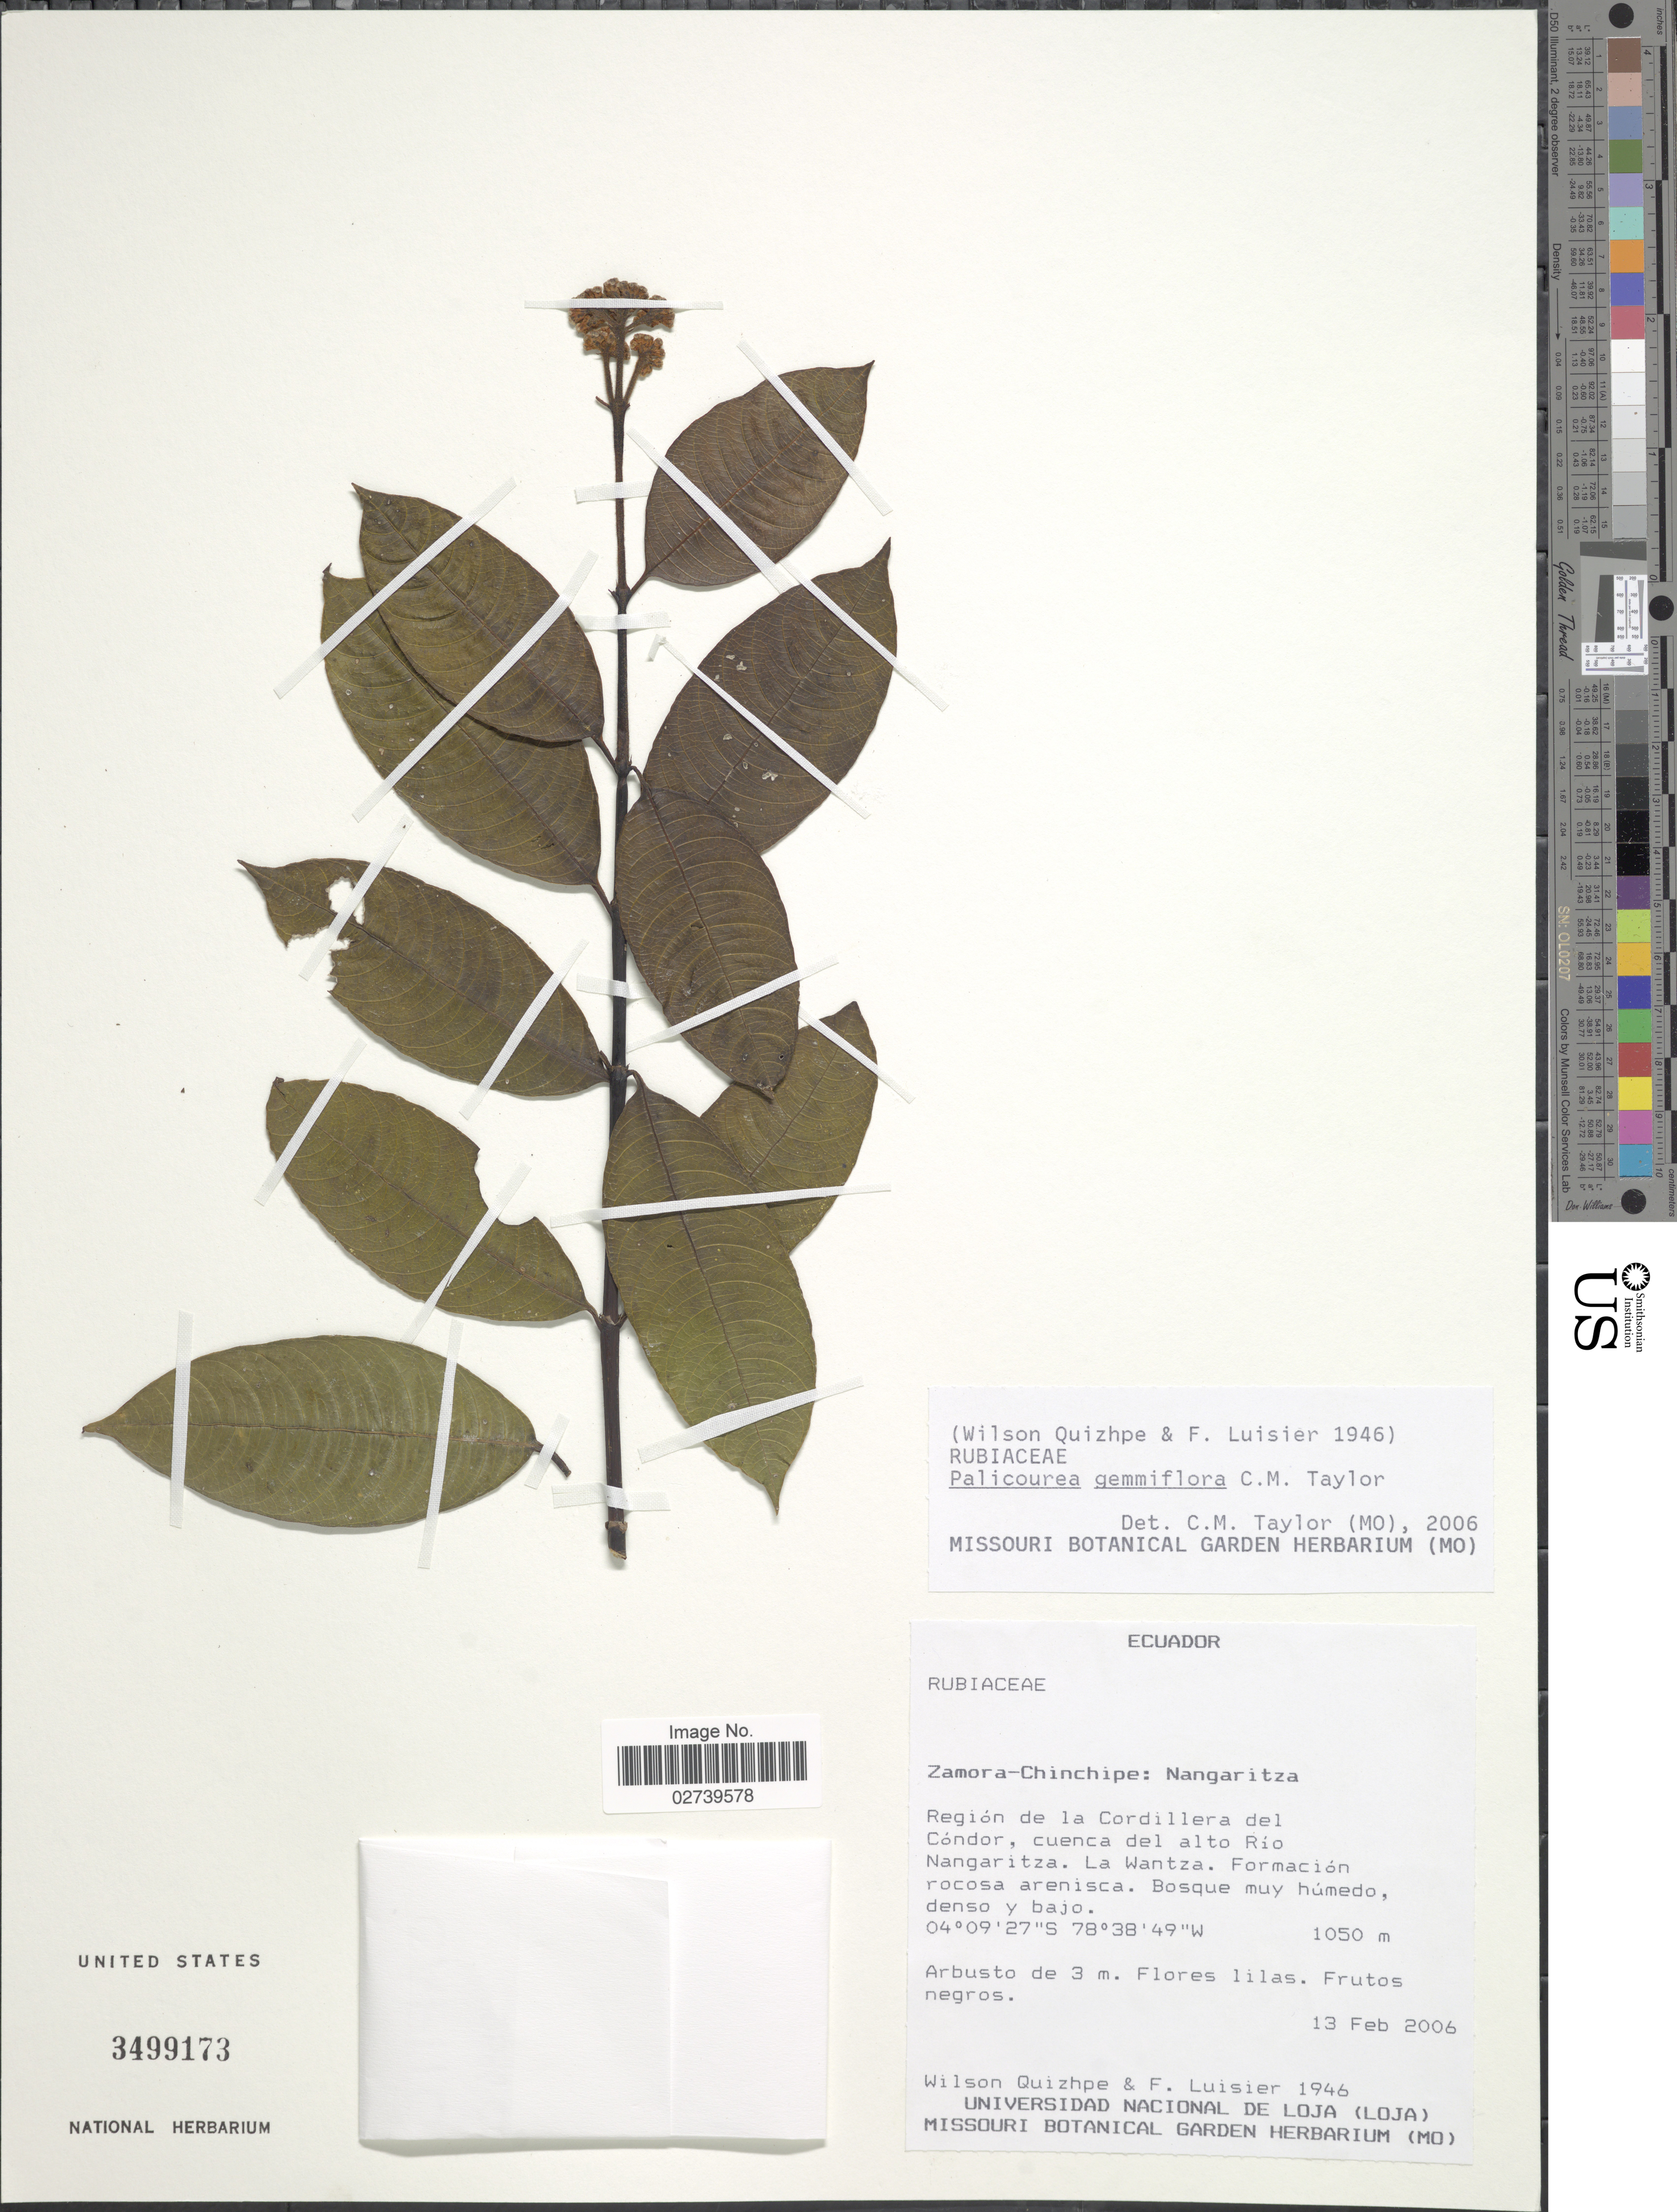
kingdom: Plantae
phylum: Tracheophyta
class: Magnoliopsida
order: Gentianales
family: Rubiaceae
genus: Palicourea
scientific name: Palicourea gemmiflora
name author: C.M. Taylor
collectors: W. Quizhpe & F. Luisier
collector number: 1946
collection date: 2006-02-13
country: Ecuador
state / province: Zamora-Chinchipe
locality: Nangaritza, Region de la Cordillera del Condor, cuenca de alto Rio Nangaritza, La Wantza.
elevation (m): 320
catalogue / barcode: US 3499173